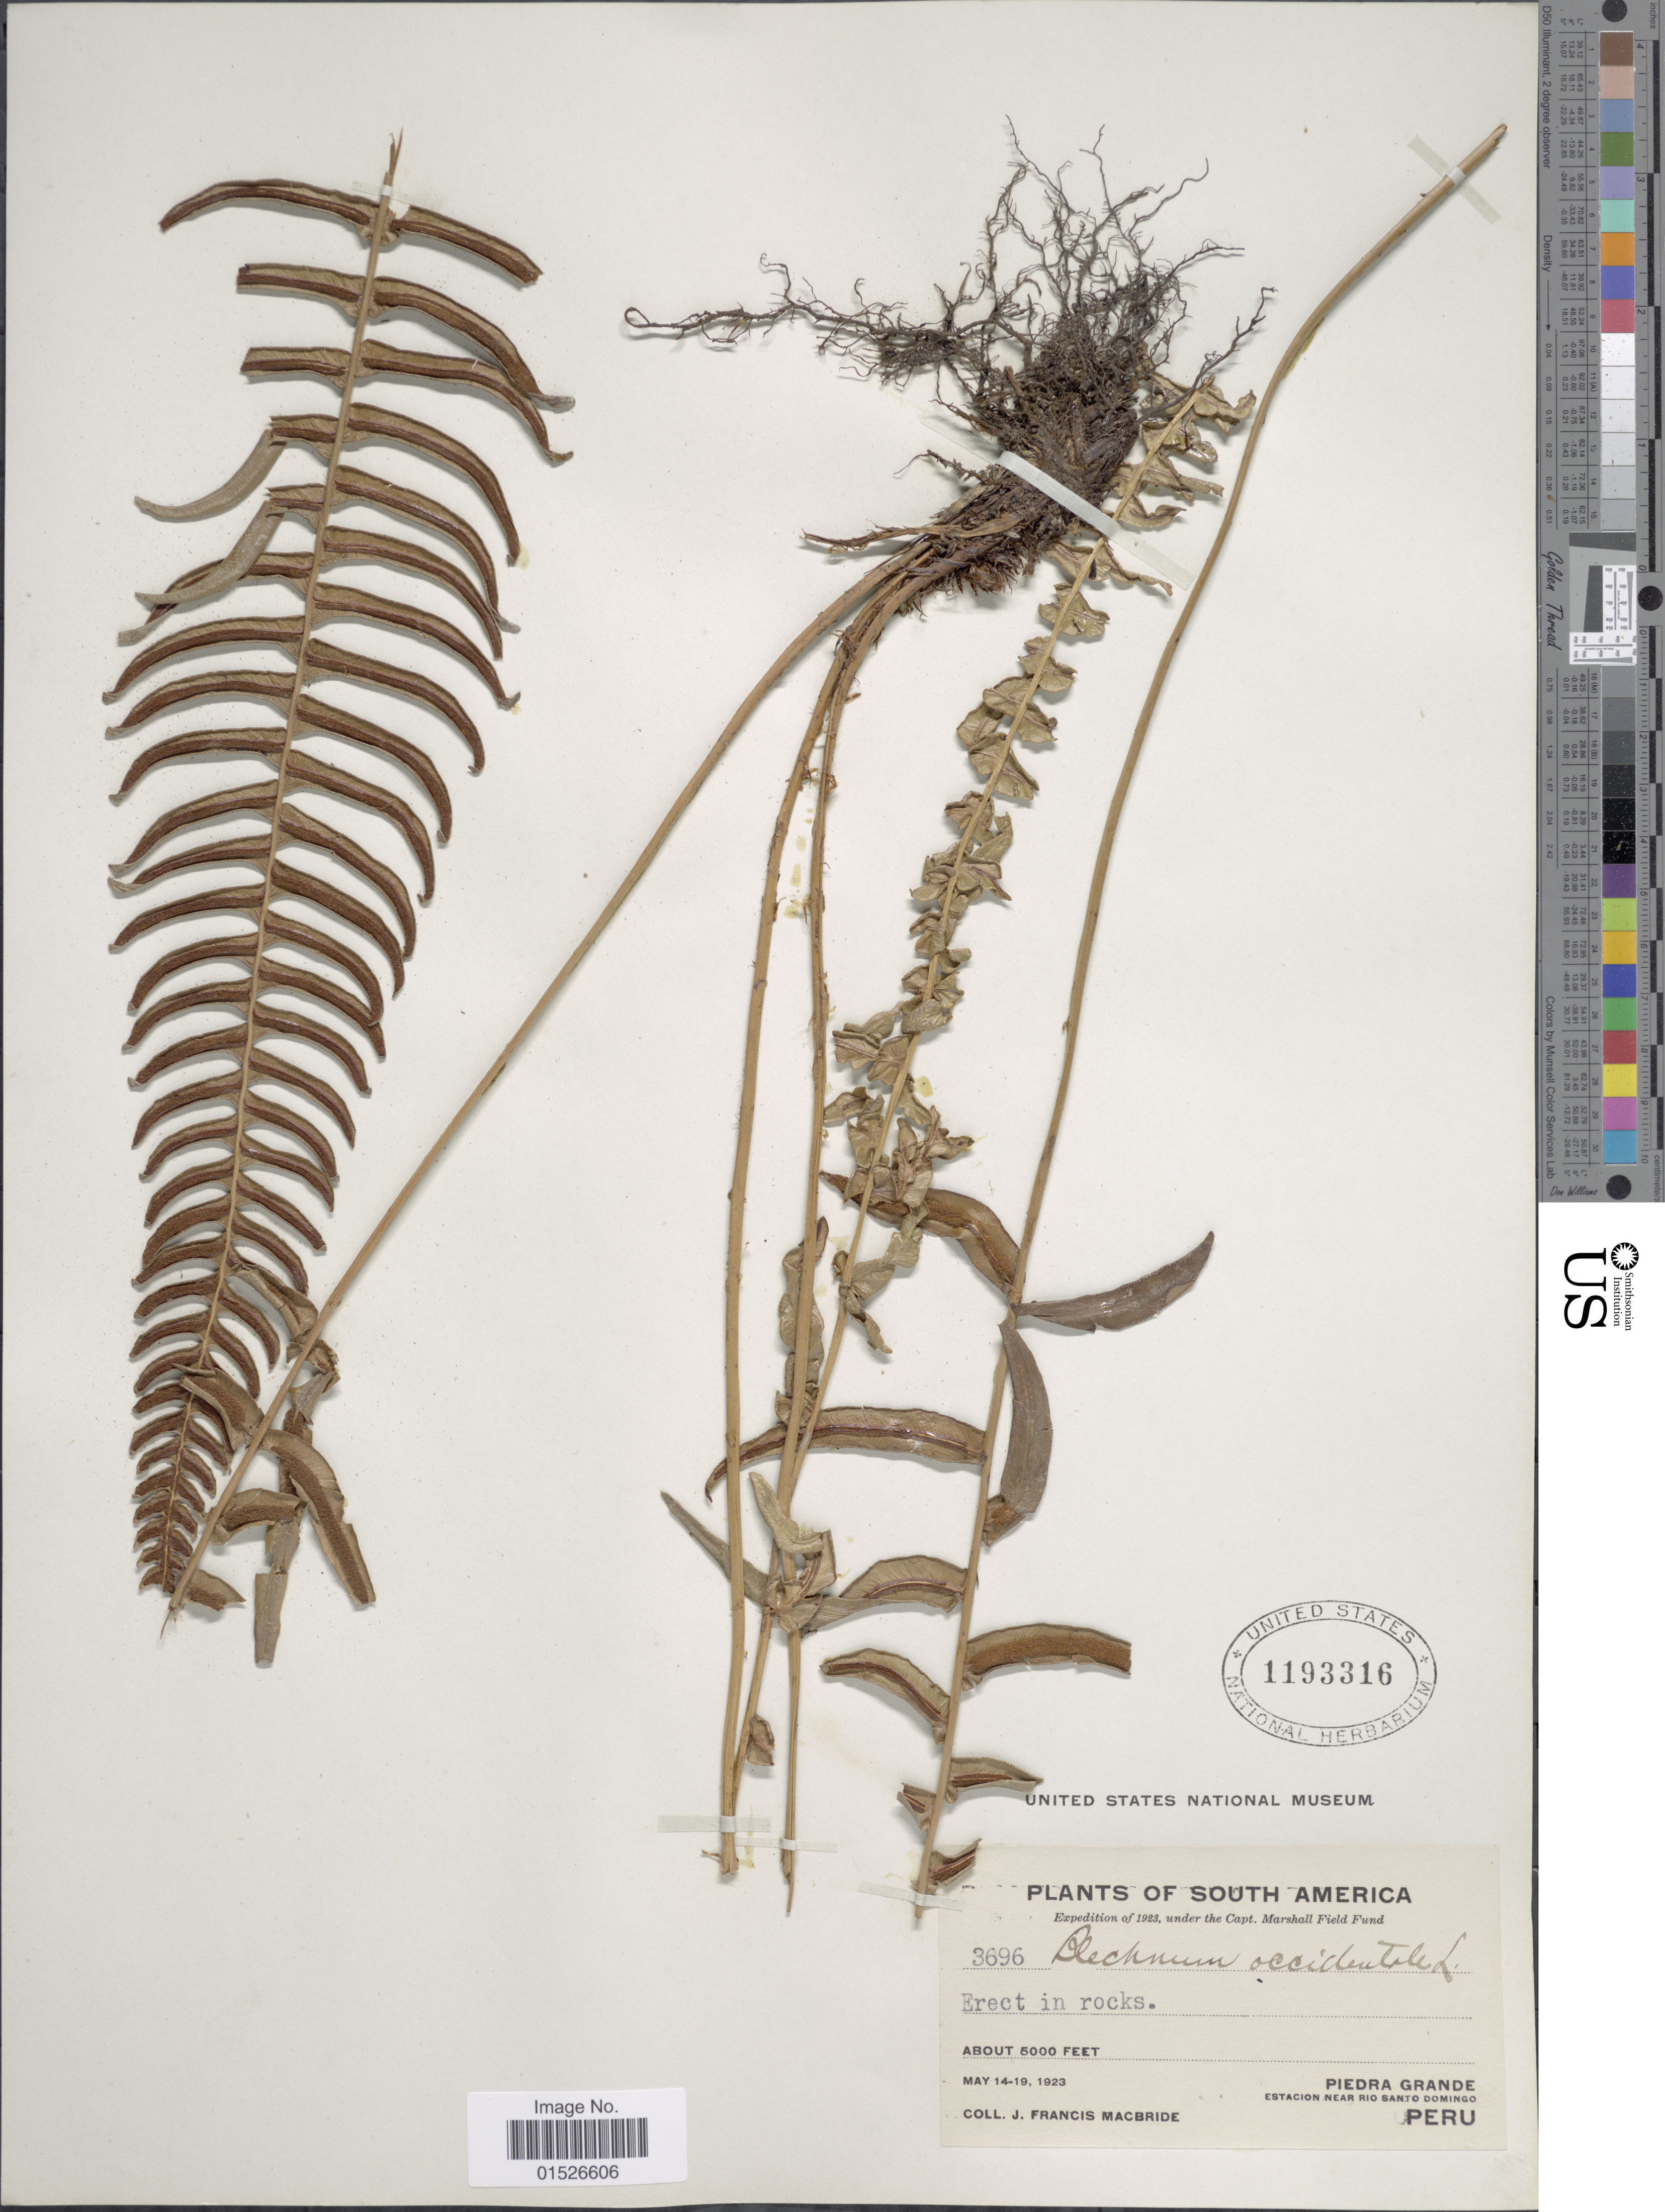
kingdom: Plantae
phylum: Tracheophyta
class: Polypodiopsida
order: Polypodiales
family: Blechnaceae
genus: Blechnum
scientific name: Blechnum occidentale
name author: L.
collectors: J. F. Macbride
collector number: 3696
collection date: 1923-05-14/1923-05-19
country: Peru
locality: Piedra Grande. Estacion near Rio Santo Domingo, Peru.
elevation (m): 1524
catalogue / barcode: US 1193316